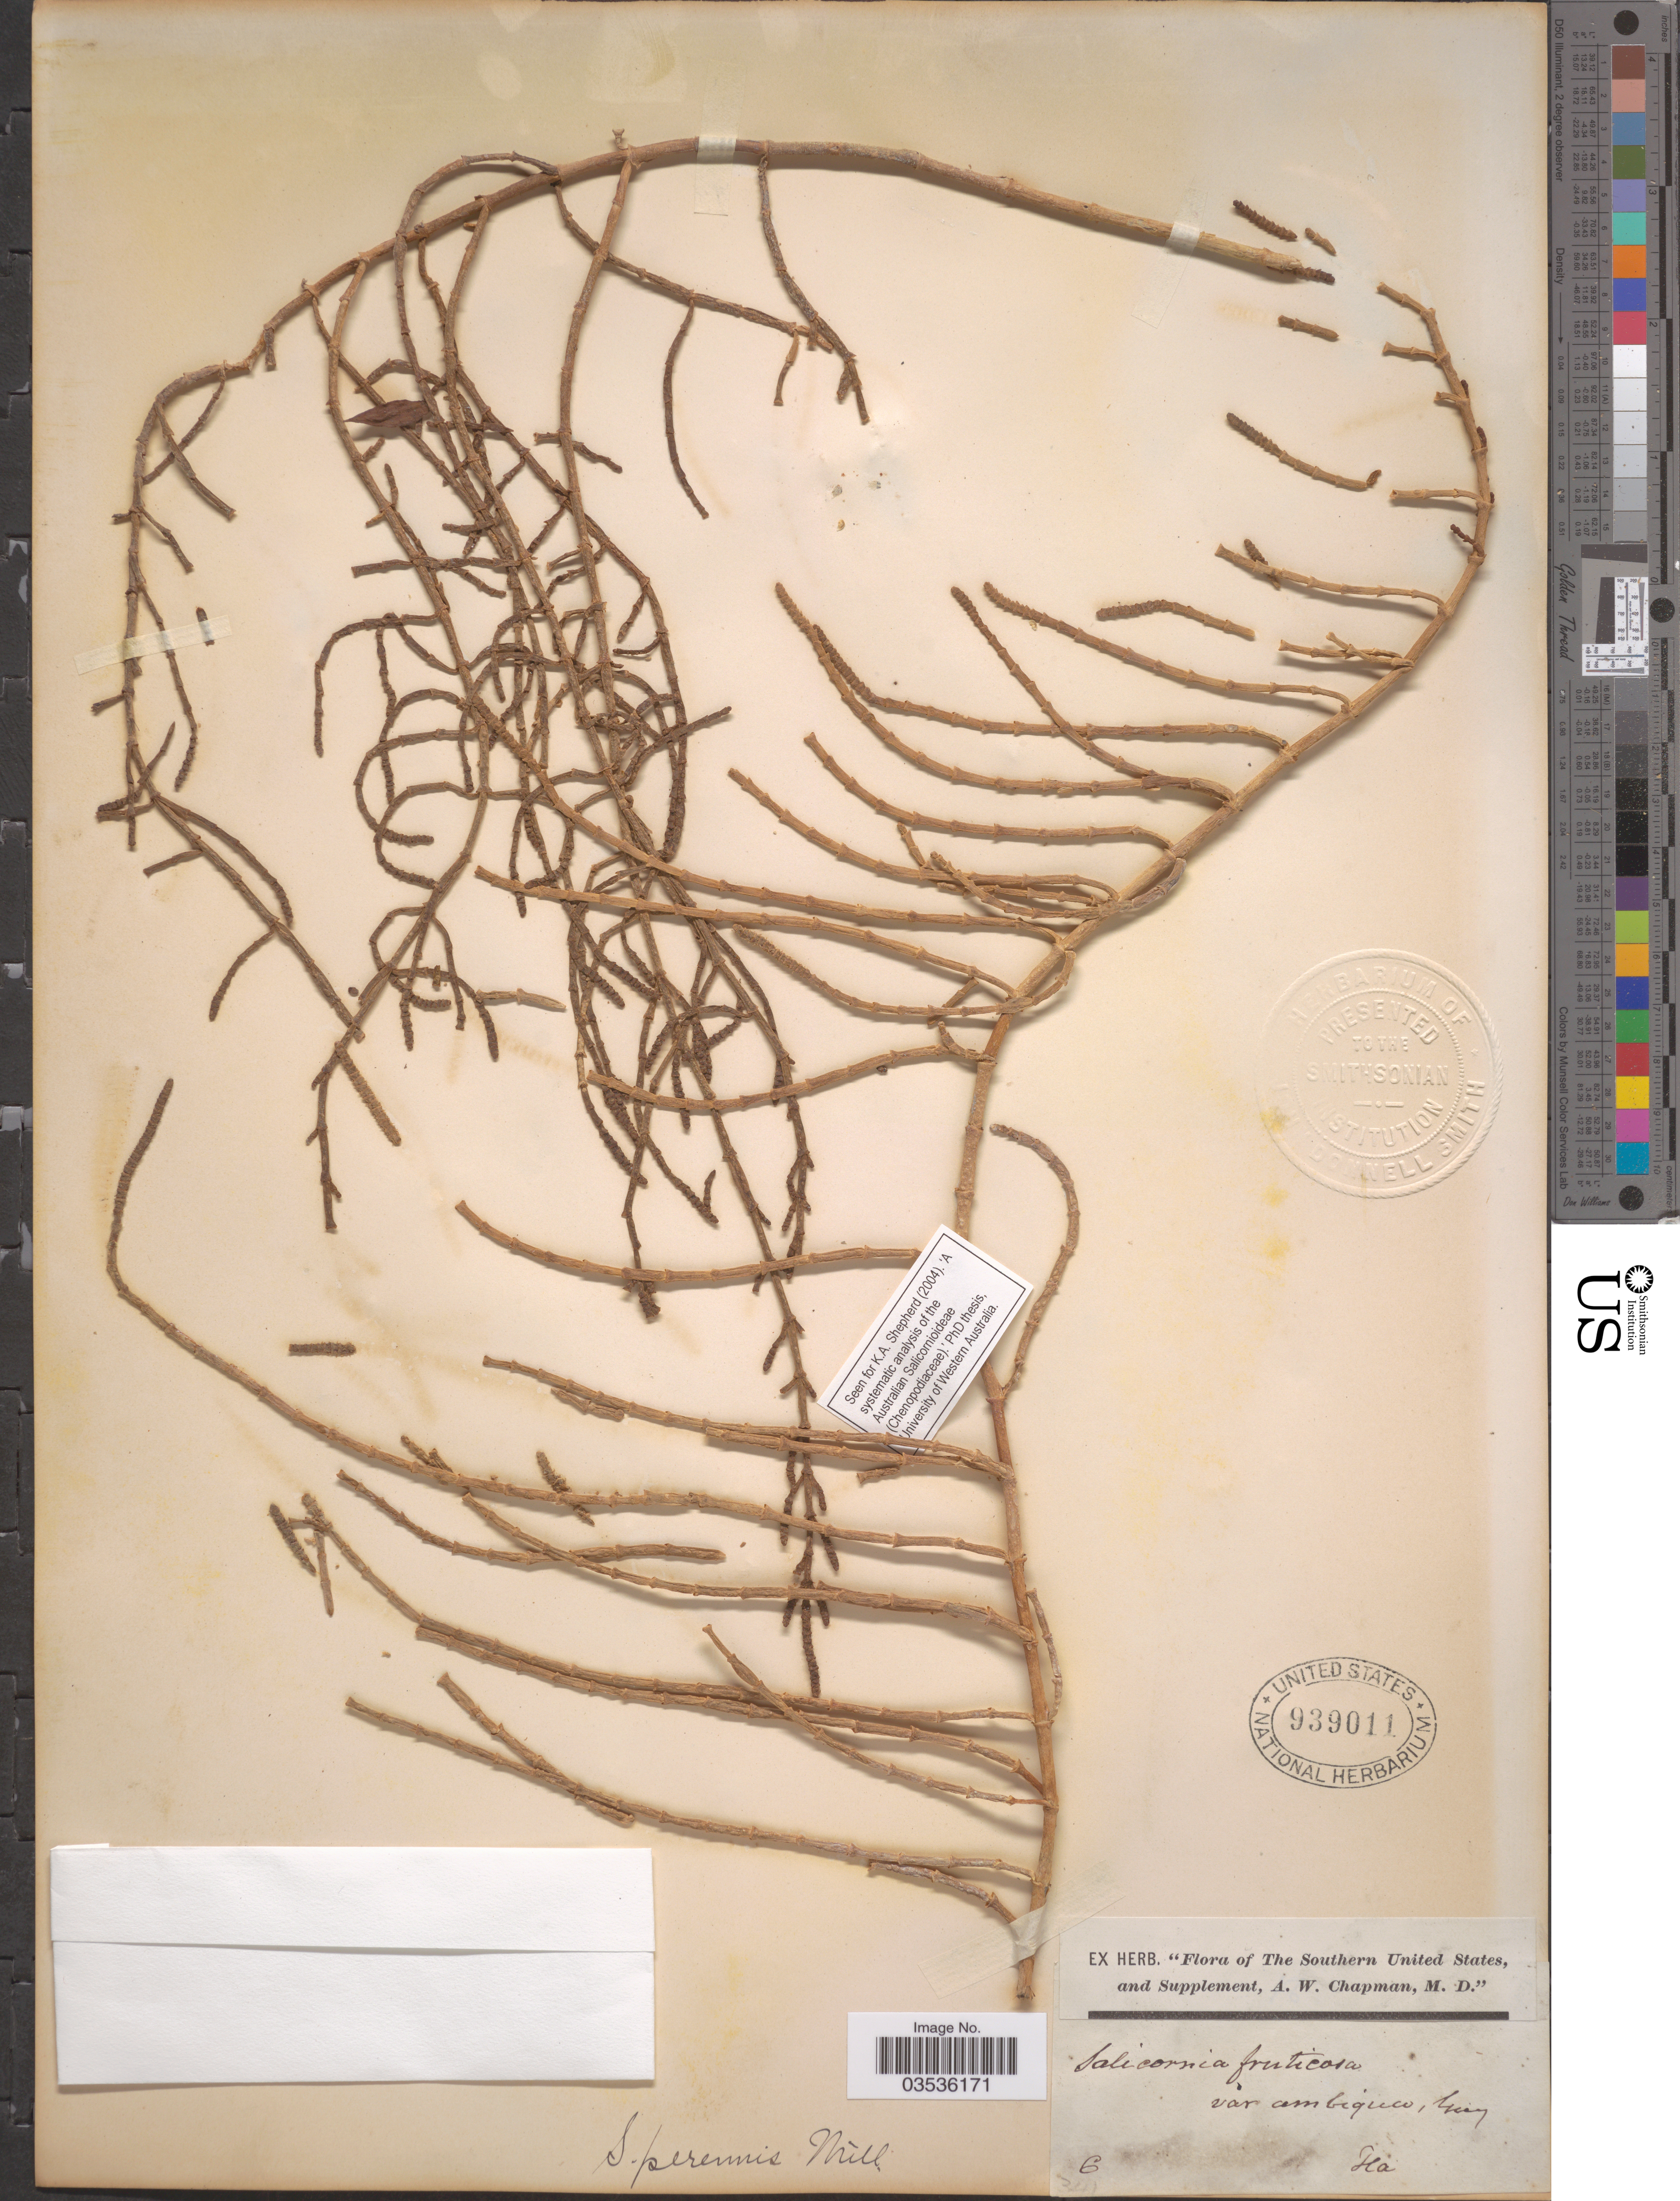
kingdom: Plantae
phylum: Tracheophyta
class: Magnoliopsida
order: Caryophyllales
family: Amaranthaceae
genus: Salicornia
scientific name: Salicornia ambigua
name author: Michx.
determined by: Strong, Mark T., (BOT), Smithsonian Institution - National Museum of Natural History (UNITED STATES)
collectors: ex herb. A.W. Chapman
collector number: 6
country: United States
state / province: Florida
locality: The Southern United States.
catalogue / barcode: US 939011